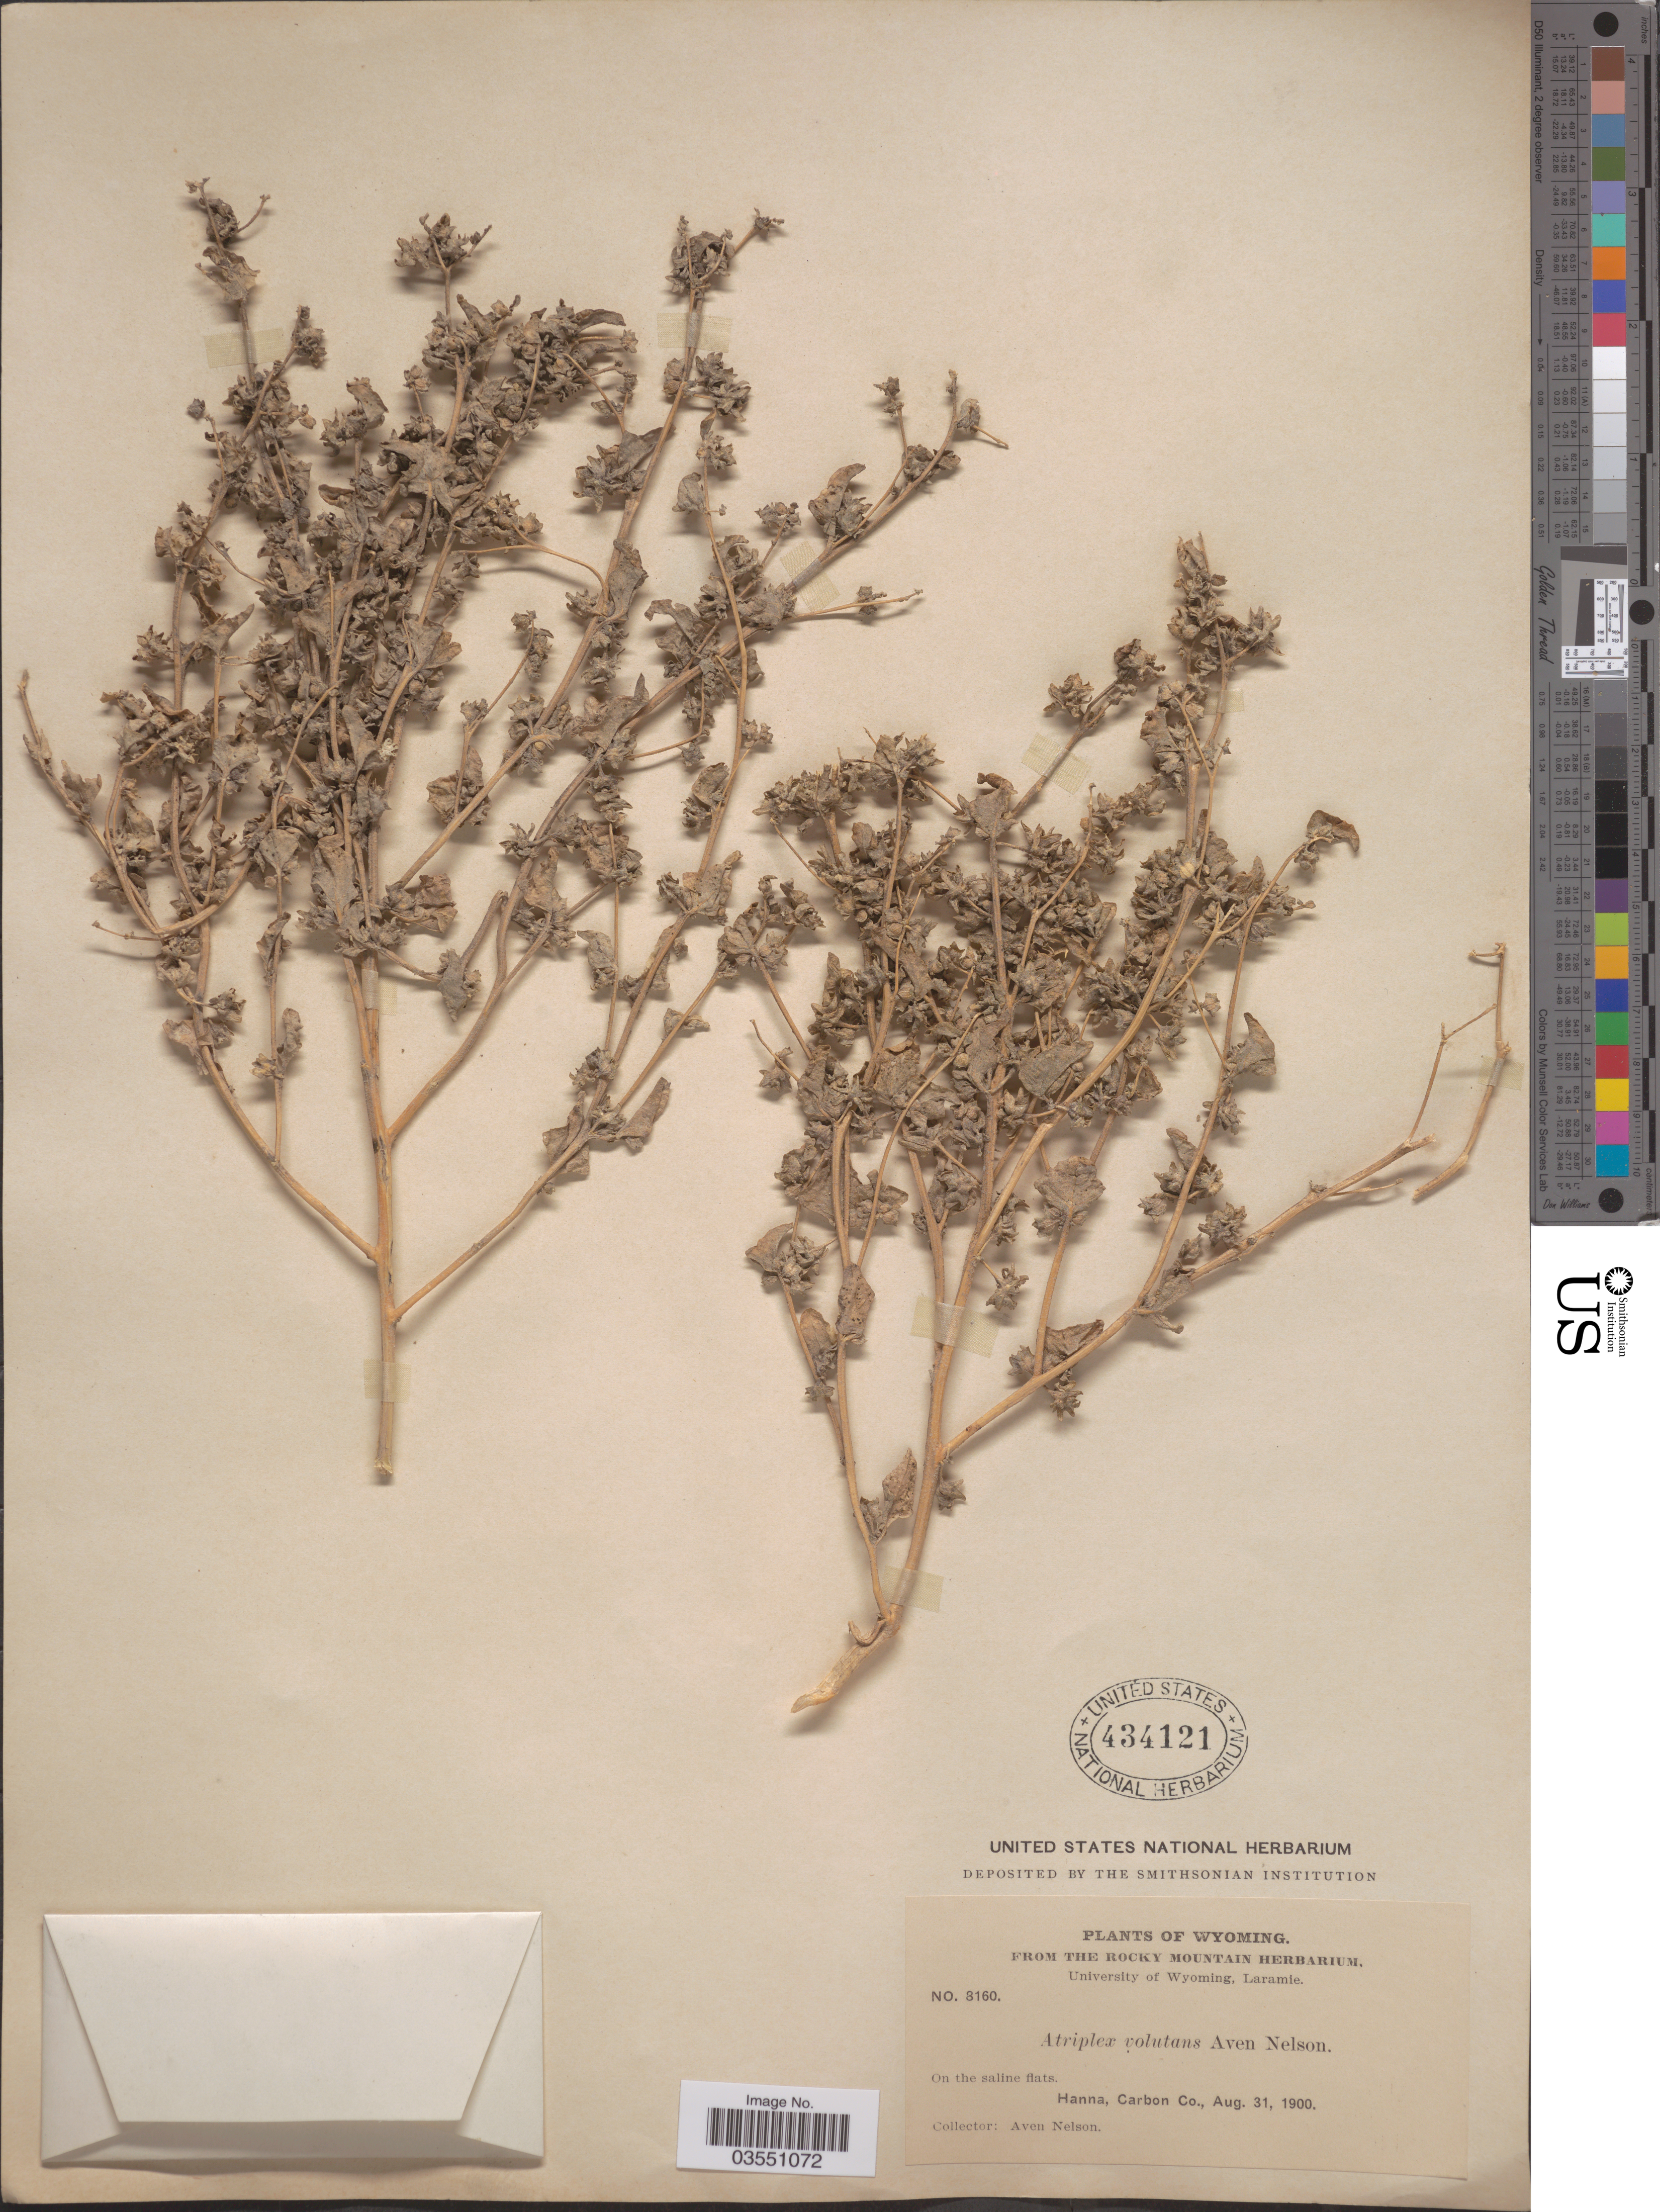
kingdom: Plantae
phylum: Tracheophyta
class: Magnoliopsida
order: Caryophyllales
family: Amaranthaceae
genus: Atriplex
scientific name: Atriplex argentea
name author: Nutt.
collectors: A. Nelson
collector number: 8160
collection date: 1900-08-31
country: United States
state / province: Wyoming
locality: Hanna, Carbon Co.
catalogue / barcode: US 434121